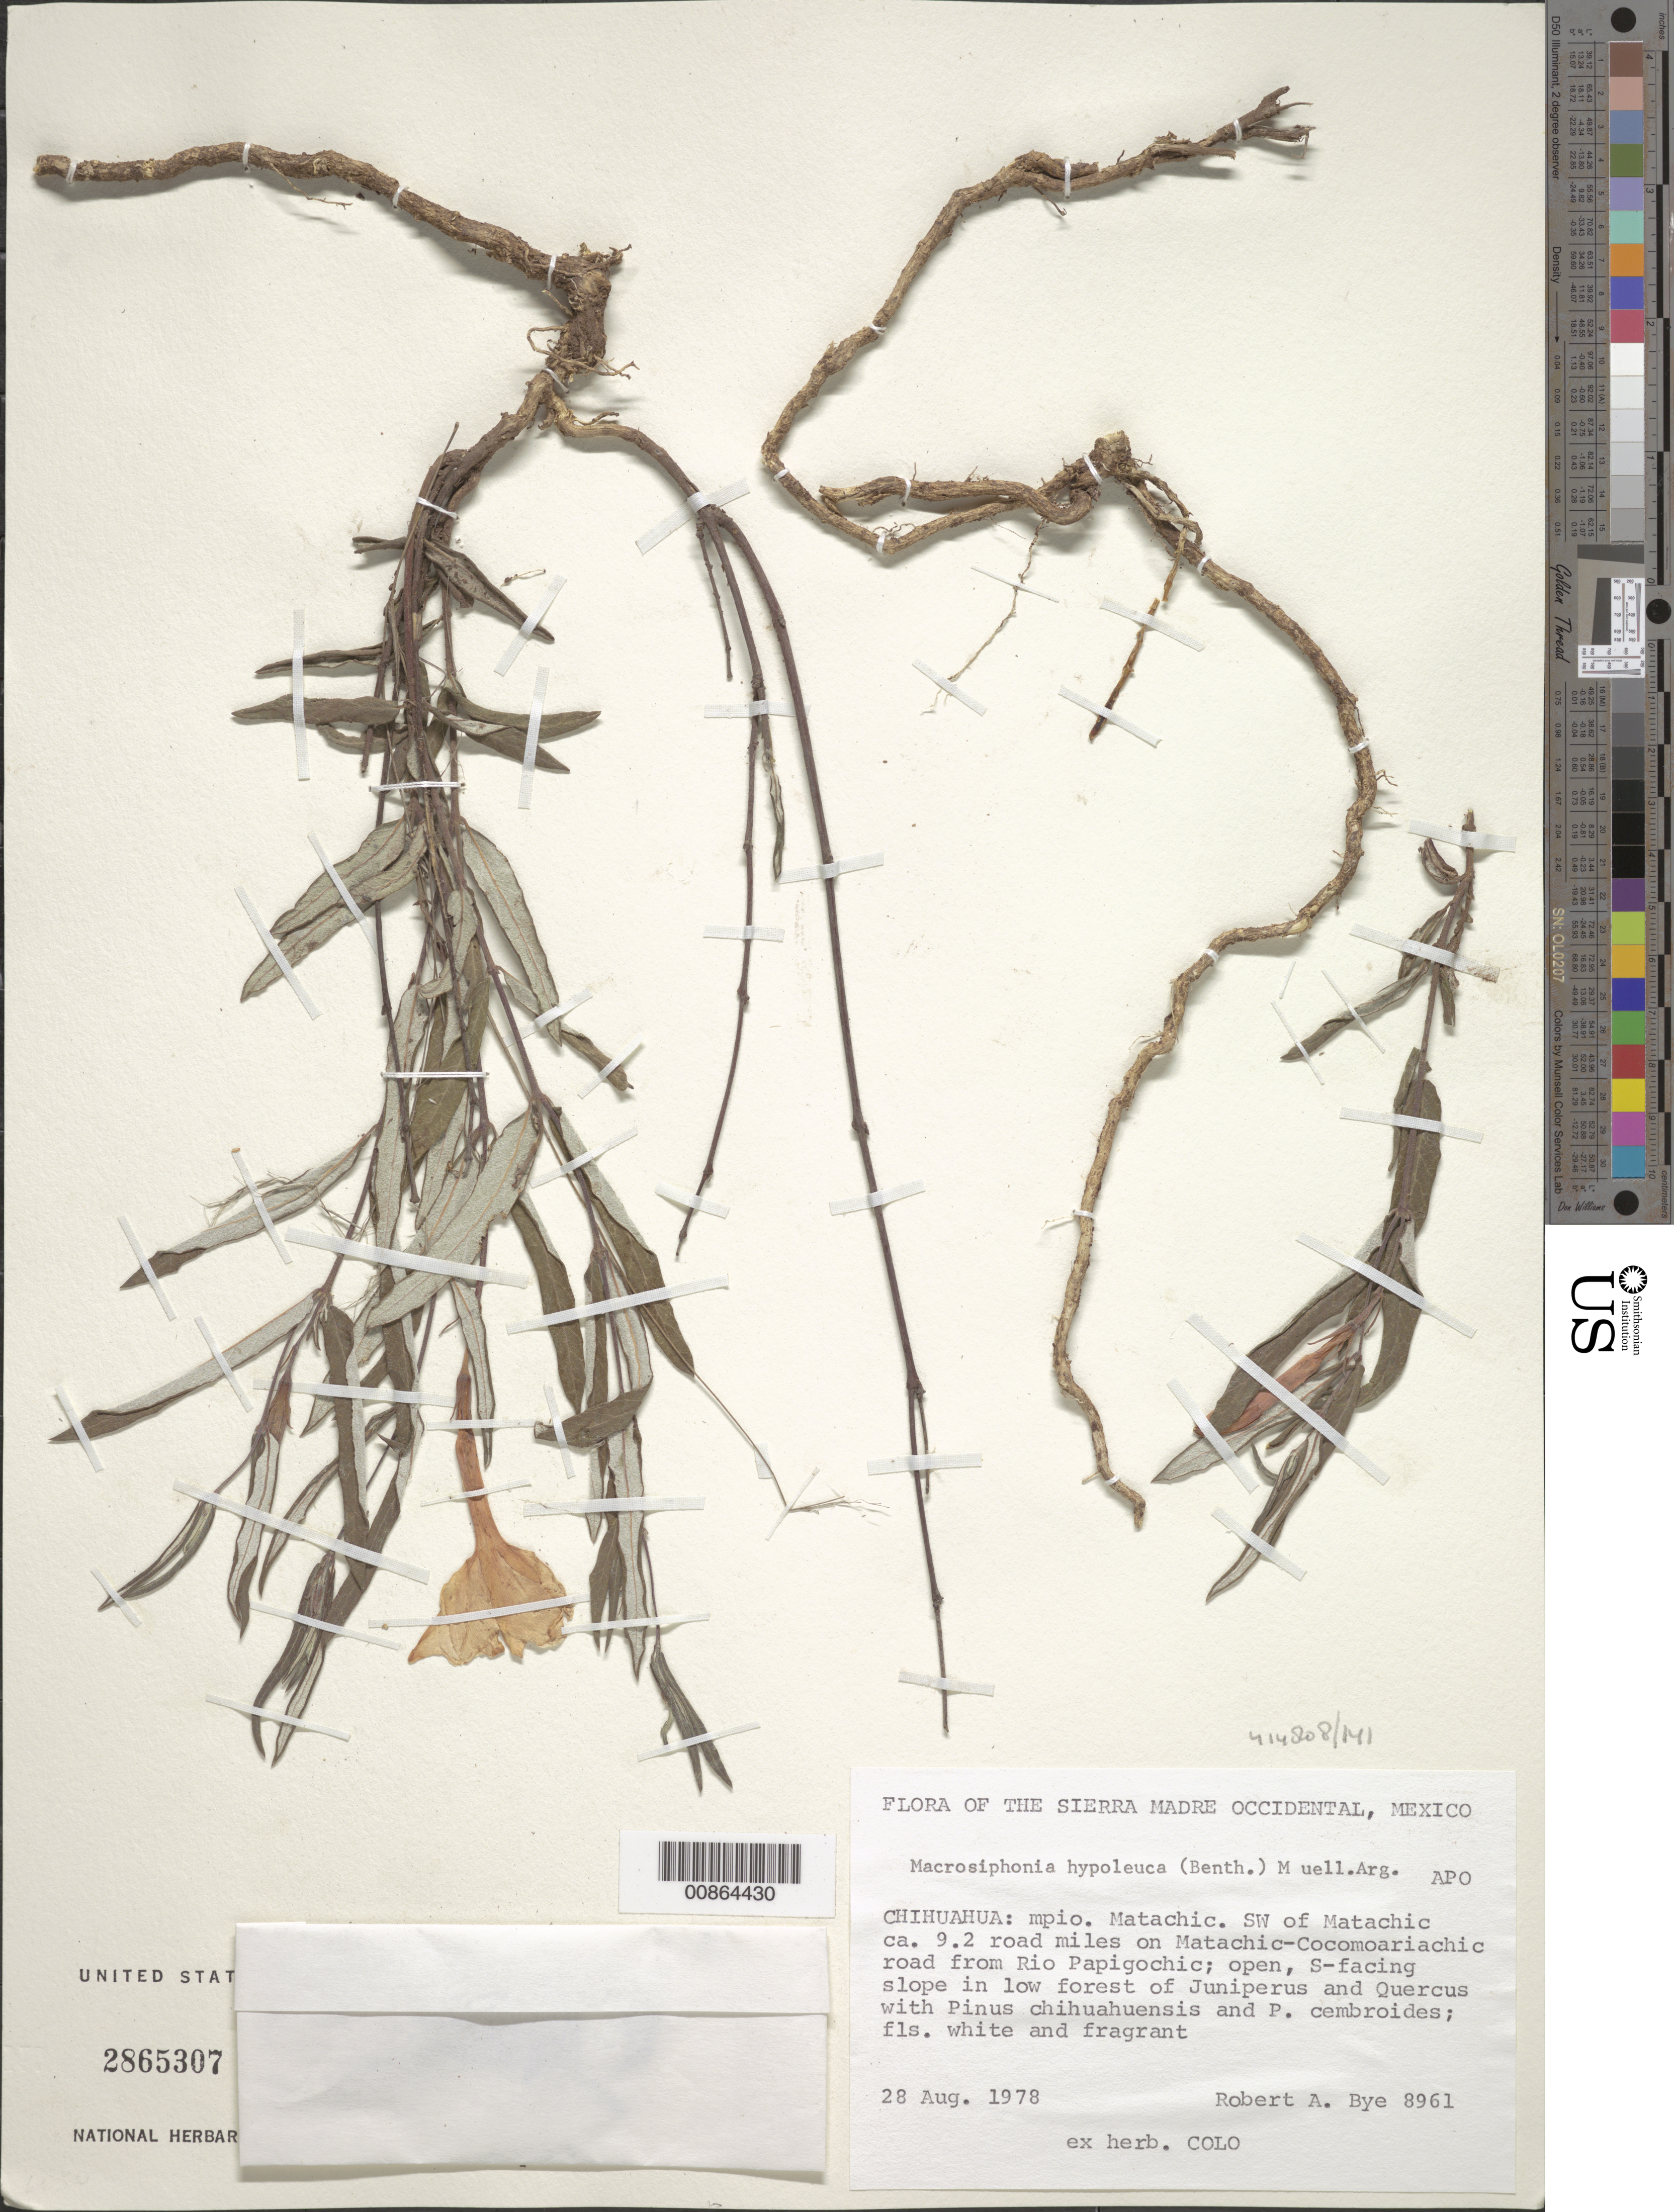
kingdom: Plantae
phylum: Tracheophyta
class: Magnoliopsida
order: Gentianales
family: Apocynaceae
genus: Macrosiphonia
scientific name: Macrosiphonia hypoleuca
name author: (Benth.) Müll. Arg.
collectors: R. A. Bye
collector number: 8961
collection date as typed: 28 Aug 1978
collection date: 1978-08-28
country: Mexico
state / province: Chihuahua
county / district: Matachic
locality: SW of Matachic, ca 9.2 road miles on Matachic-Cocomoariachic road from Río Papigochic.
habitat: Open, S-facing slope in low forest of Juniperus and Quercus with Pinus Chihuahuensis and P. cembroides.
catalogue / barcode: US 2865307